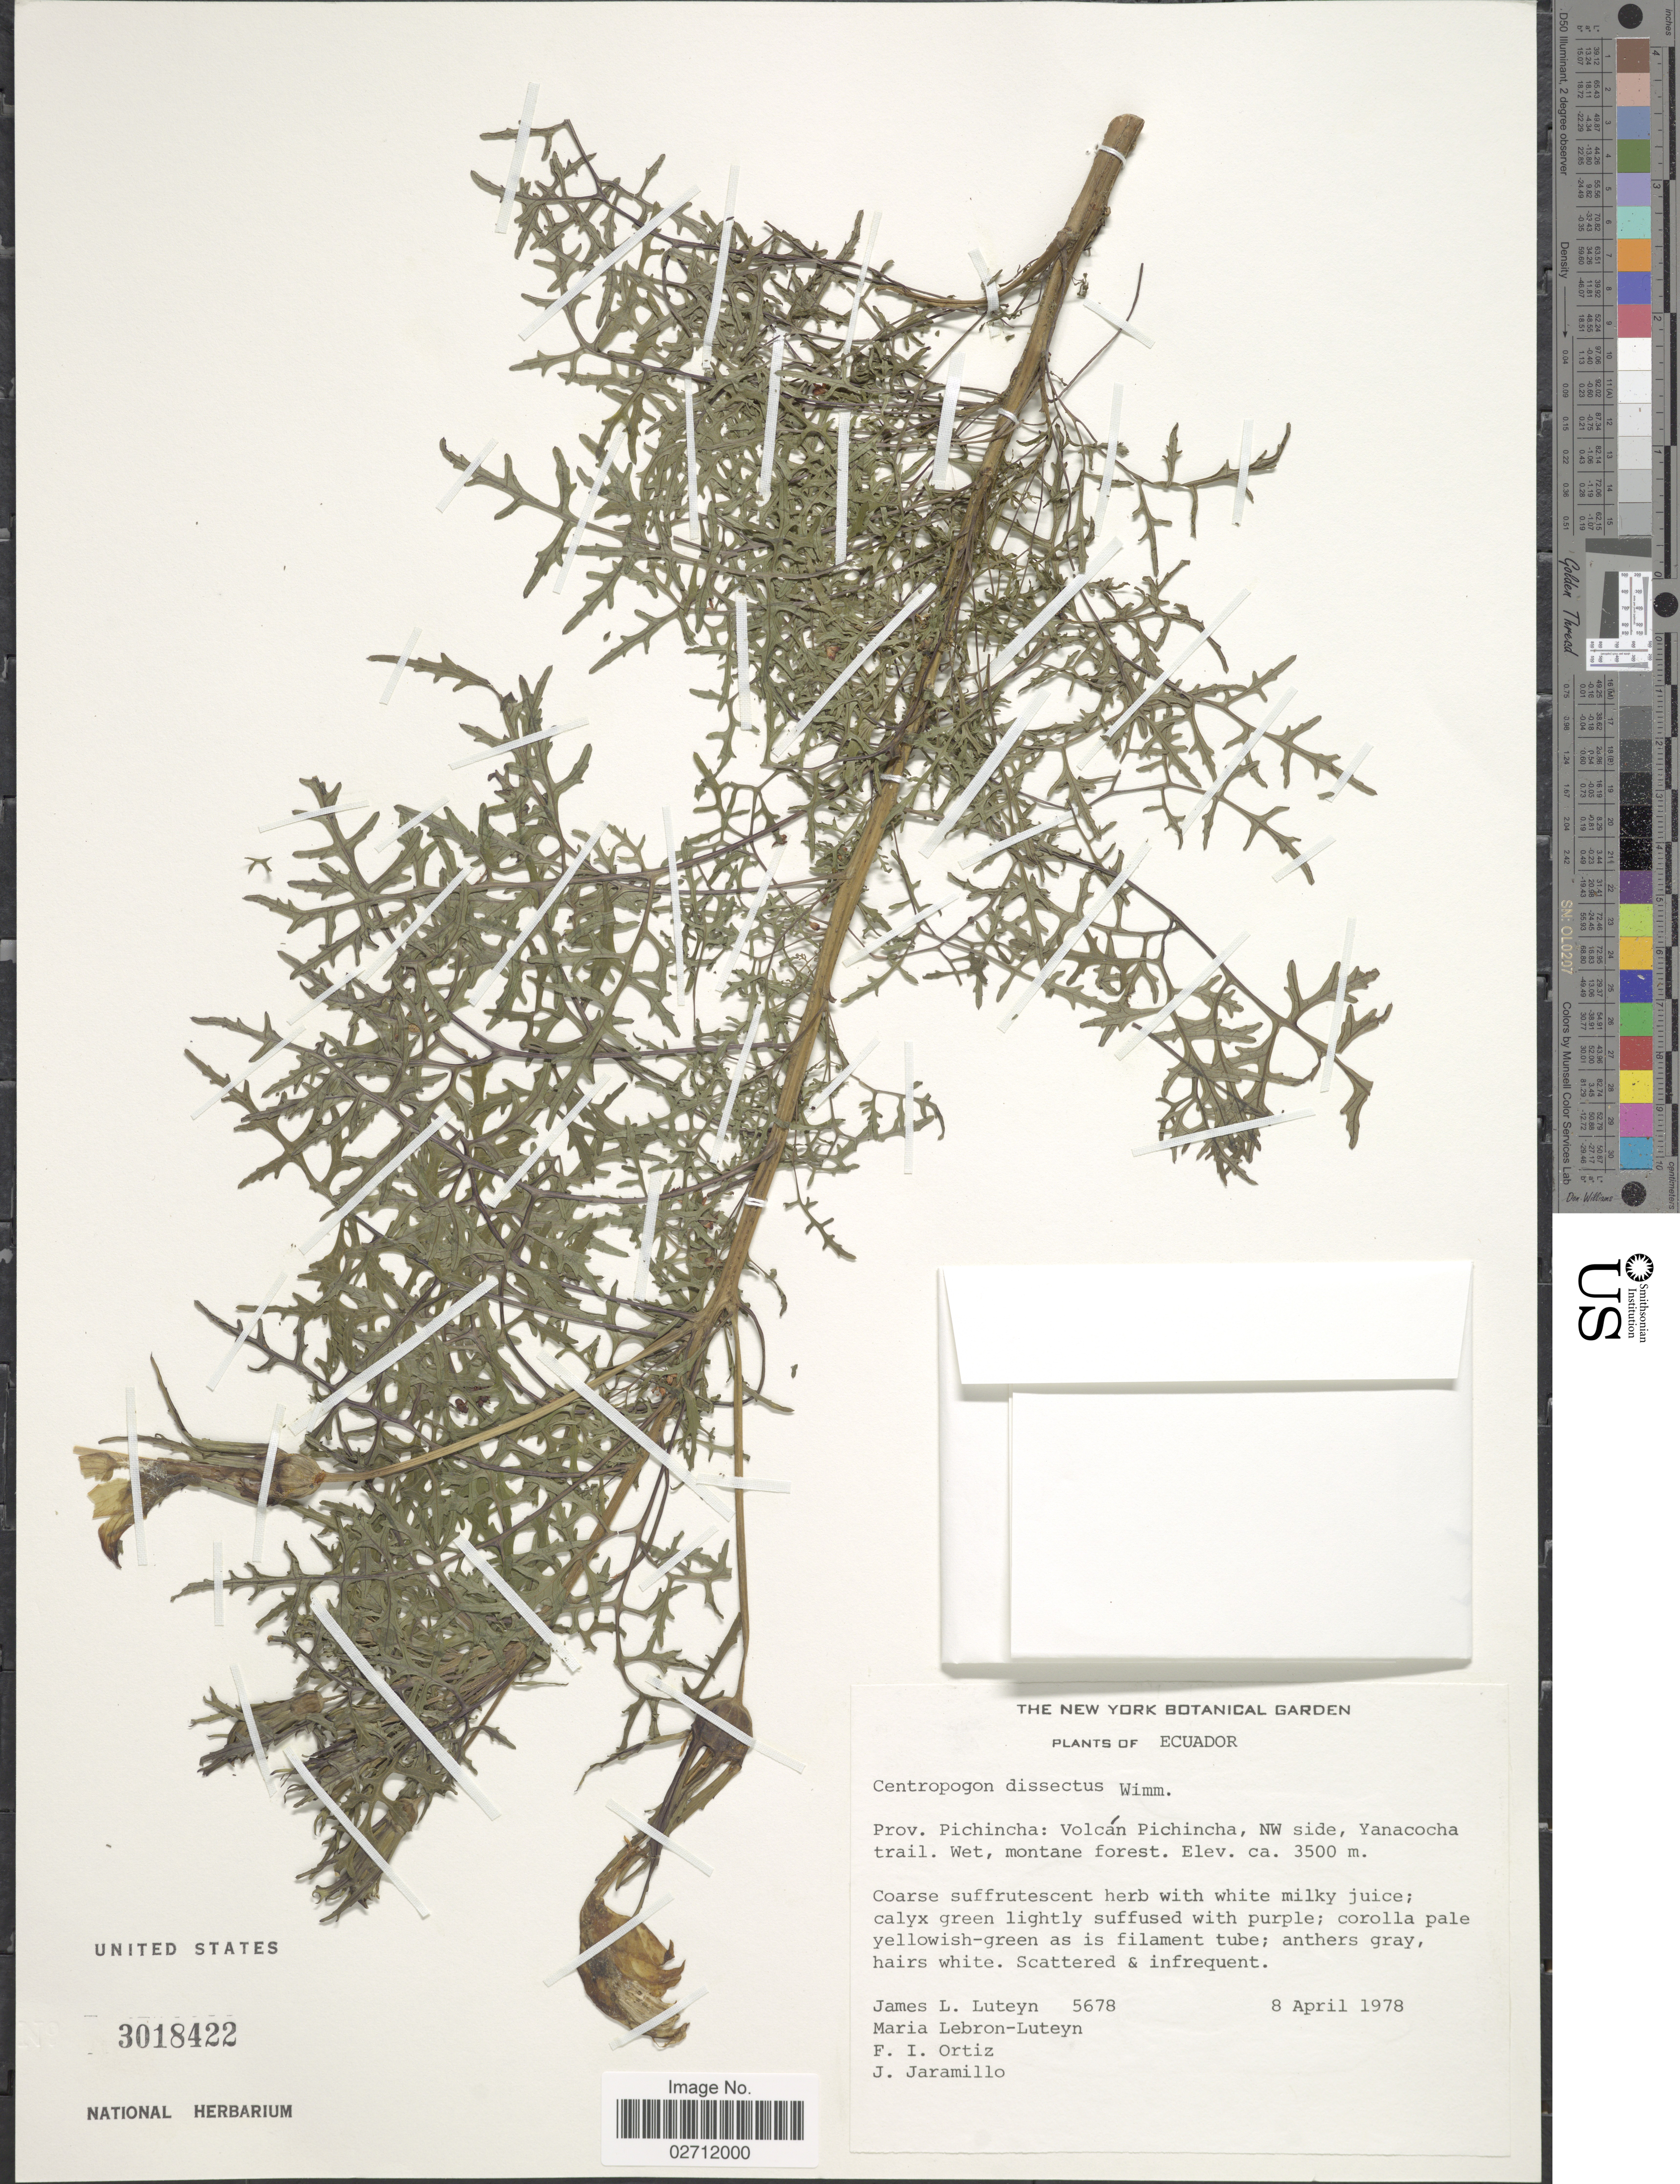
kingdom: Plantae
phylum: Tracheophyta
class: Magnoliopsida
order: Asterales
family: Campanulaceae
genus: Centropogon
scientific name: Centropogon dissectus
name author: E. Wimm.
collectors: J. L. Luteyn, M. L. Lebrón-Luteyn, F. Ortiz & J. Jaramillo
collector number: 5678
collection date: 1978-04-08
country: Ecuador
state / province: Pichincha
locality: Volcan Pichincha, NW side, Yanacocha trail.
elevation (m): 3500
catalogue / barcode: US 3018422